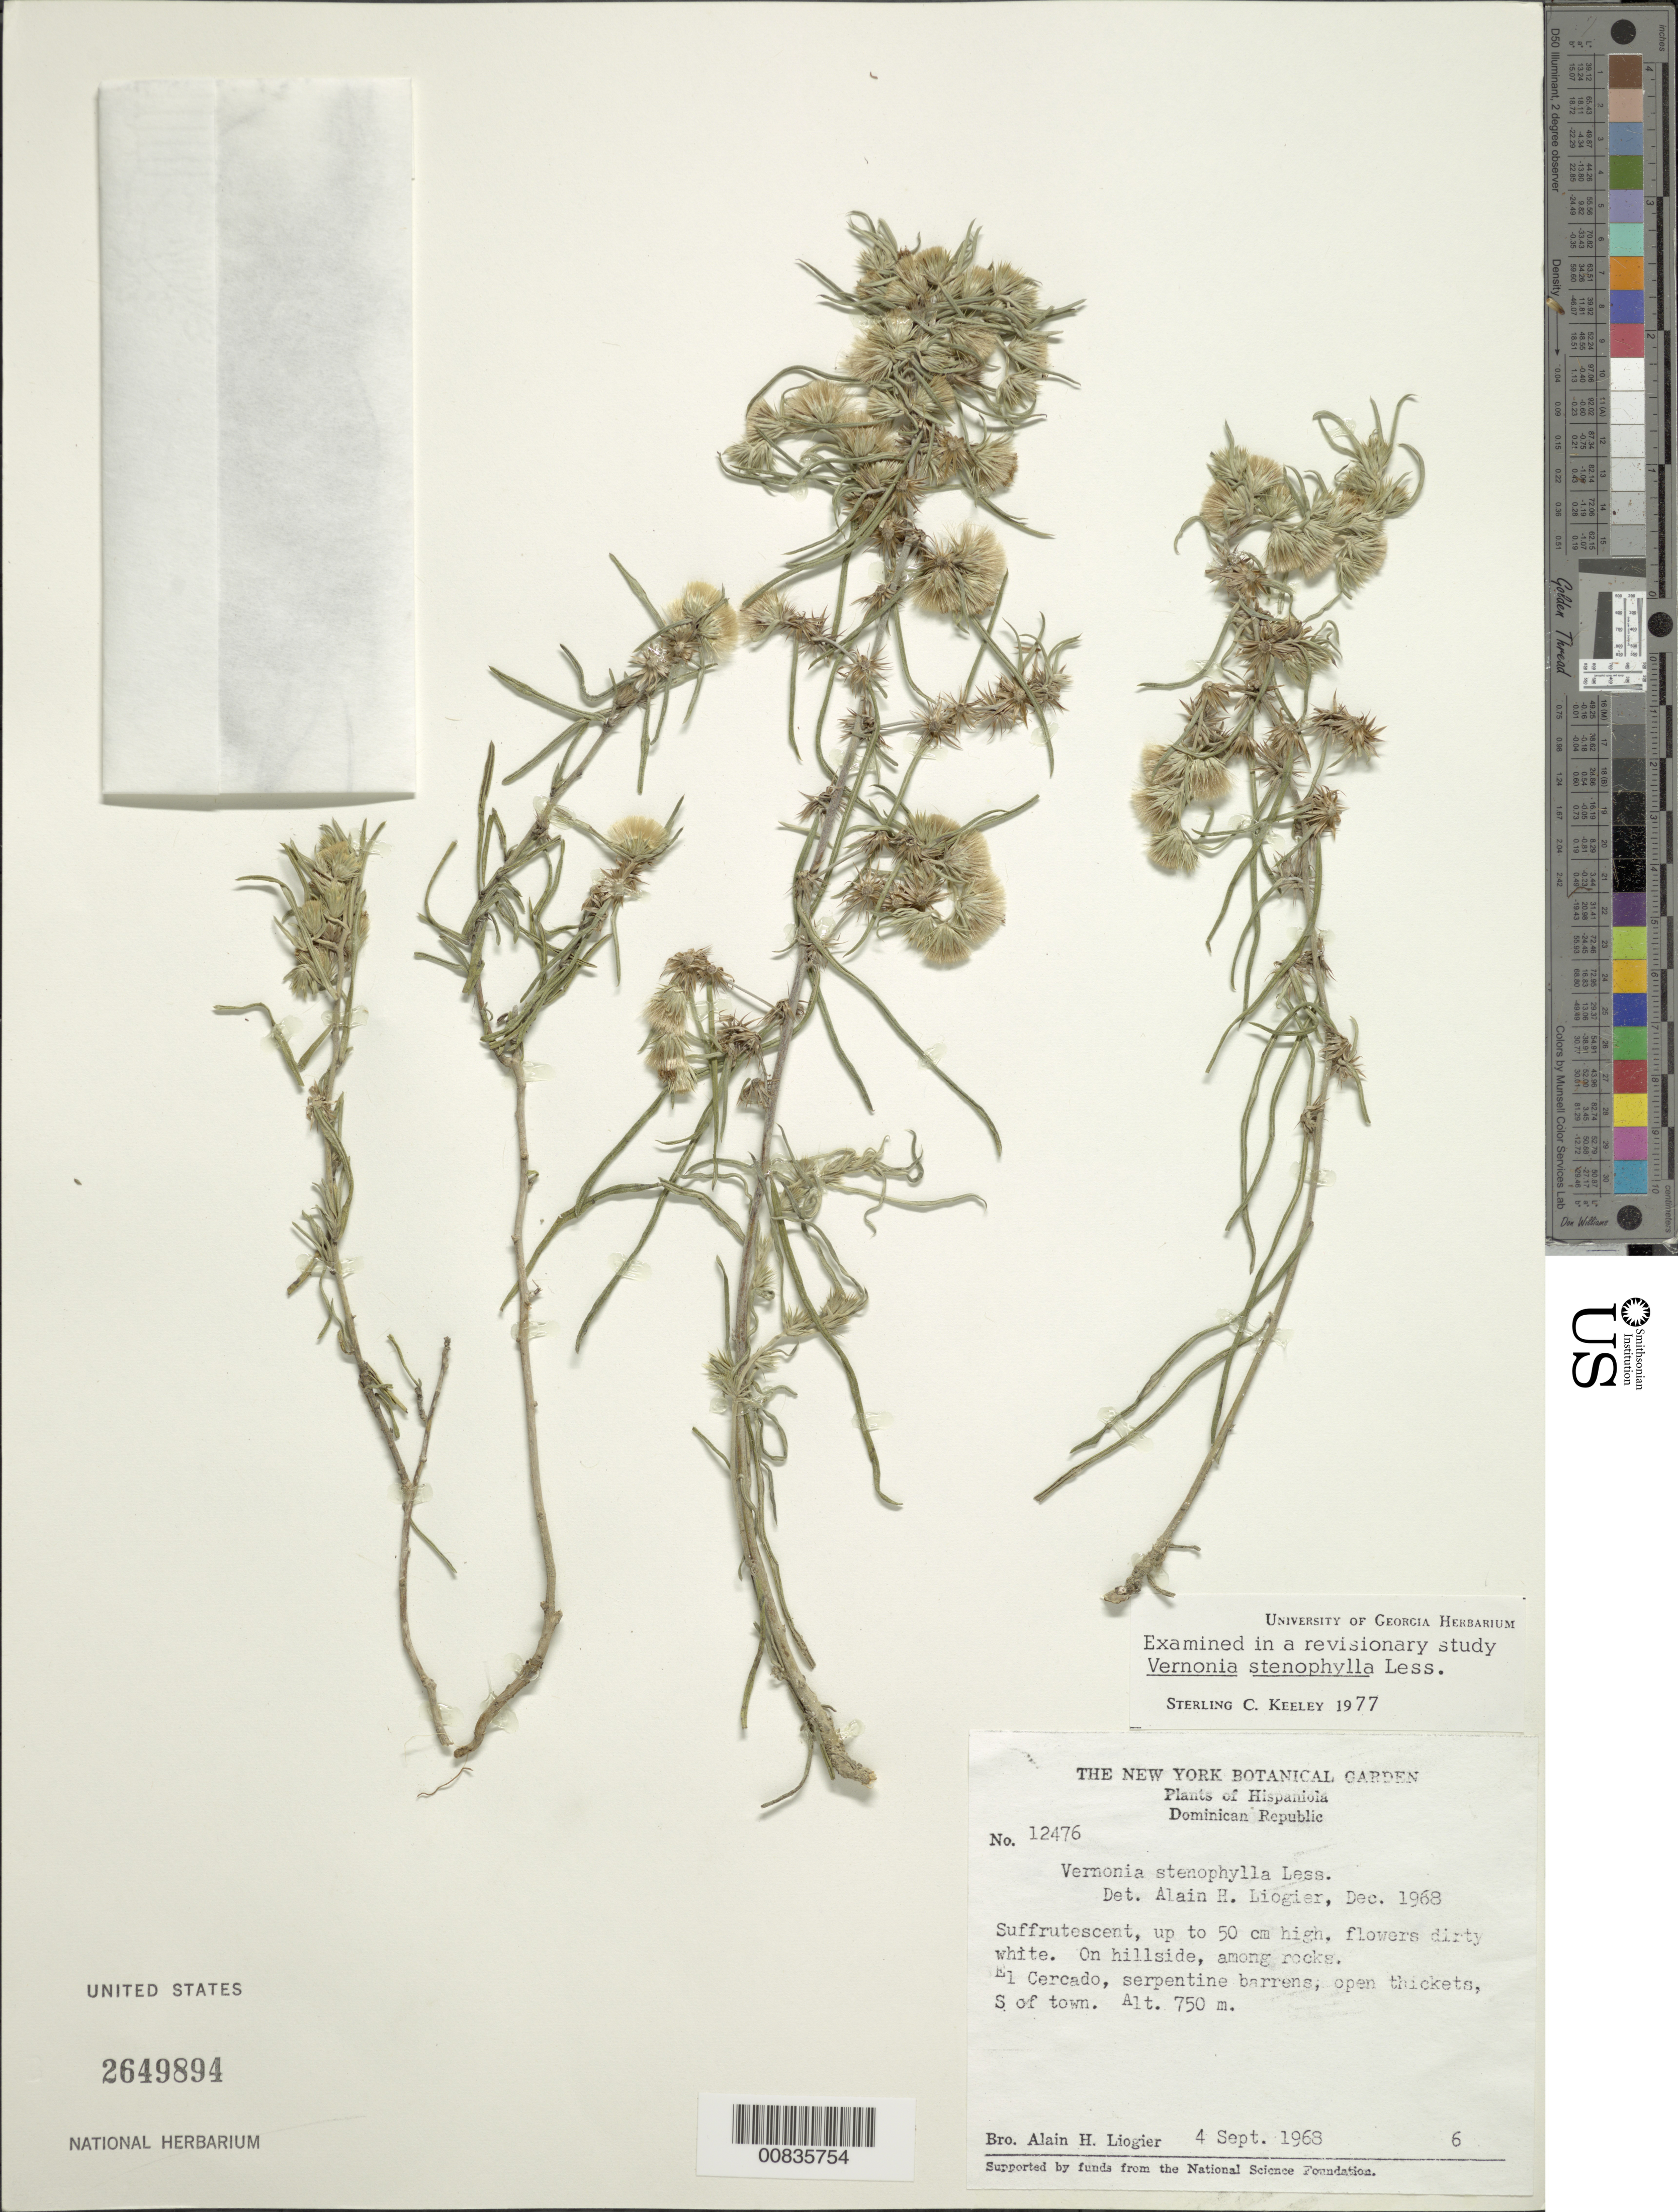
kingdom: Plantae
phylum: Tracheophyta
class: Magnoliopsida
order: Asterales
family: Asteraceae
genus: Lepidaploa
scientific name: Lepidaploa stenophylla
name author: (Less.) H. Rob.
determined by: Keeley, S. C.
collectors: A. H. Liogier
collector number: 12476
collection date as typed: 04 Sep 1968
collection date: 1968-09-04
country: Dominican Republic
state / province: San Juan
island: Hispaniola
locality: El Cercado, S of town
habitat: Among rocks in open thickets on serpentine (hillside) barrens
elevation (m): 750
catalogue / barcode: US 2649894